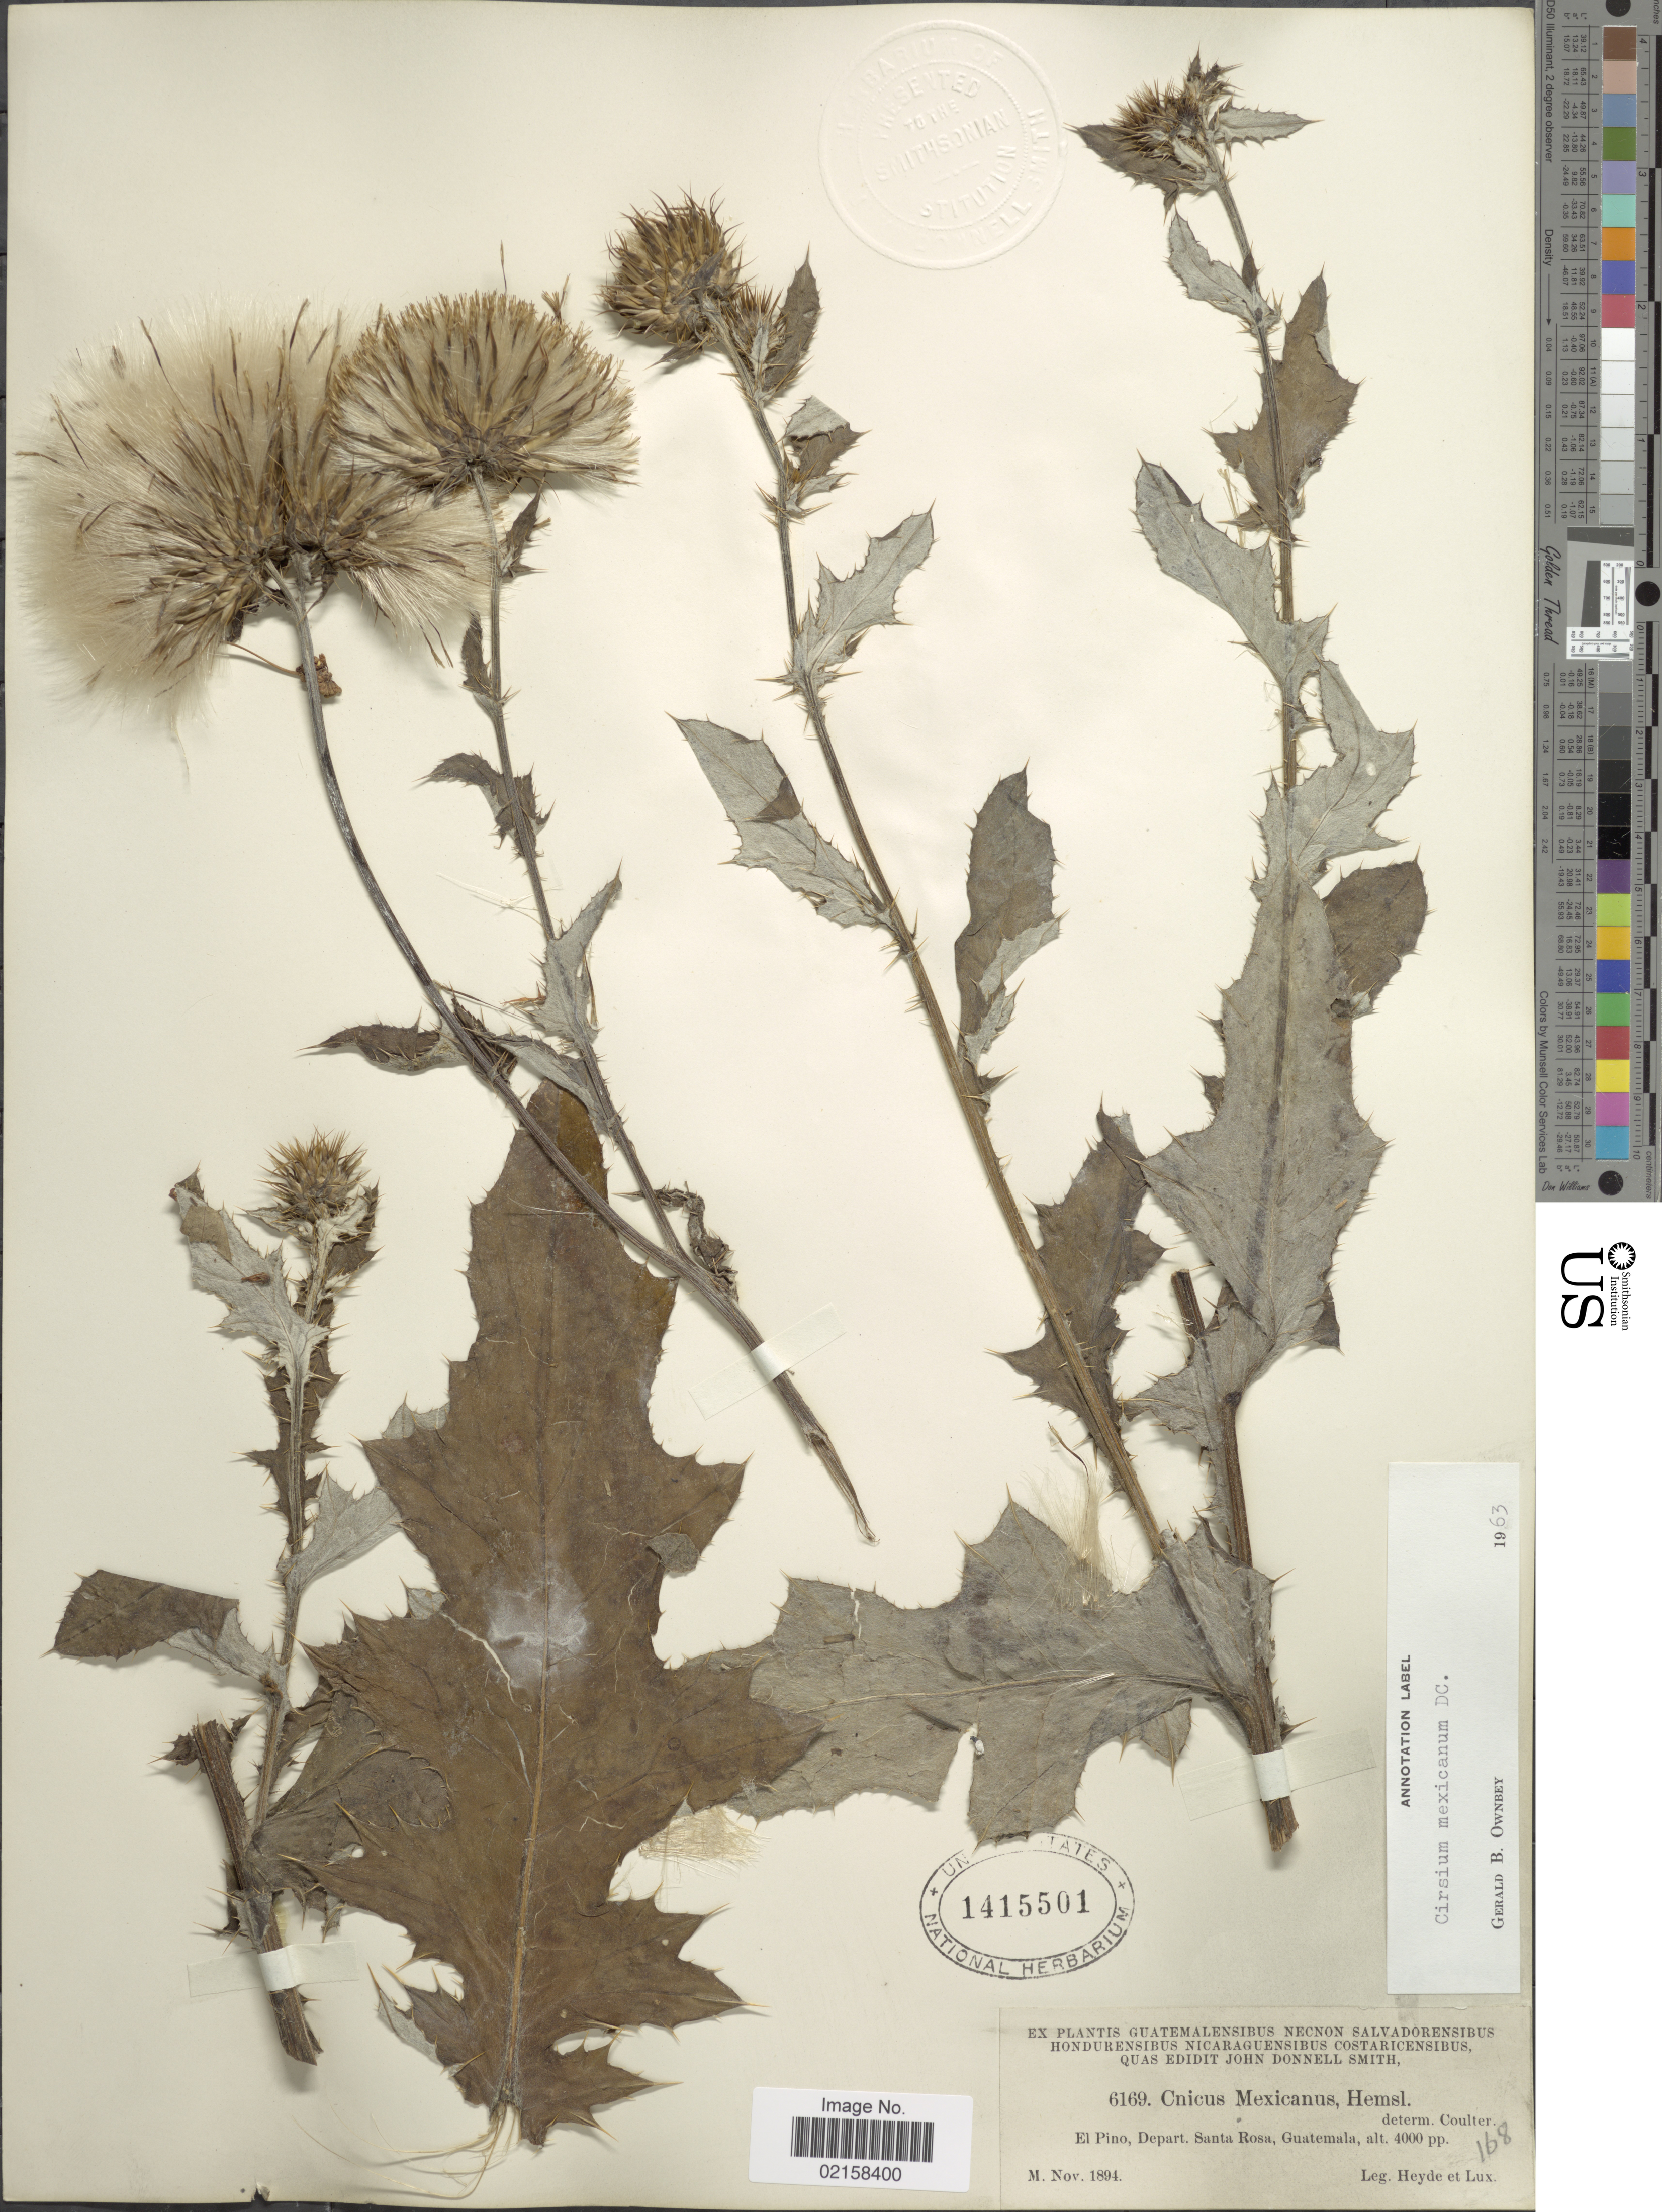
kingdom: Plantae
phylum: Tracheophyta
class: Magnoliopsida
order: Asterales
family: Asteraceae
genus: Cirsium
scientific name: Cirsium mexicanum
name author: DC.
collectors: Heyde & Lux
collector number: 6169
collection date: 1894-11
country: Guatemala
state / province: Santa Rosa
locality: El Pino.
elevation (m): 1219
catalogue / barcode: US 1415501